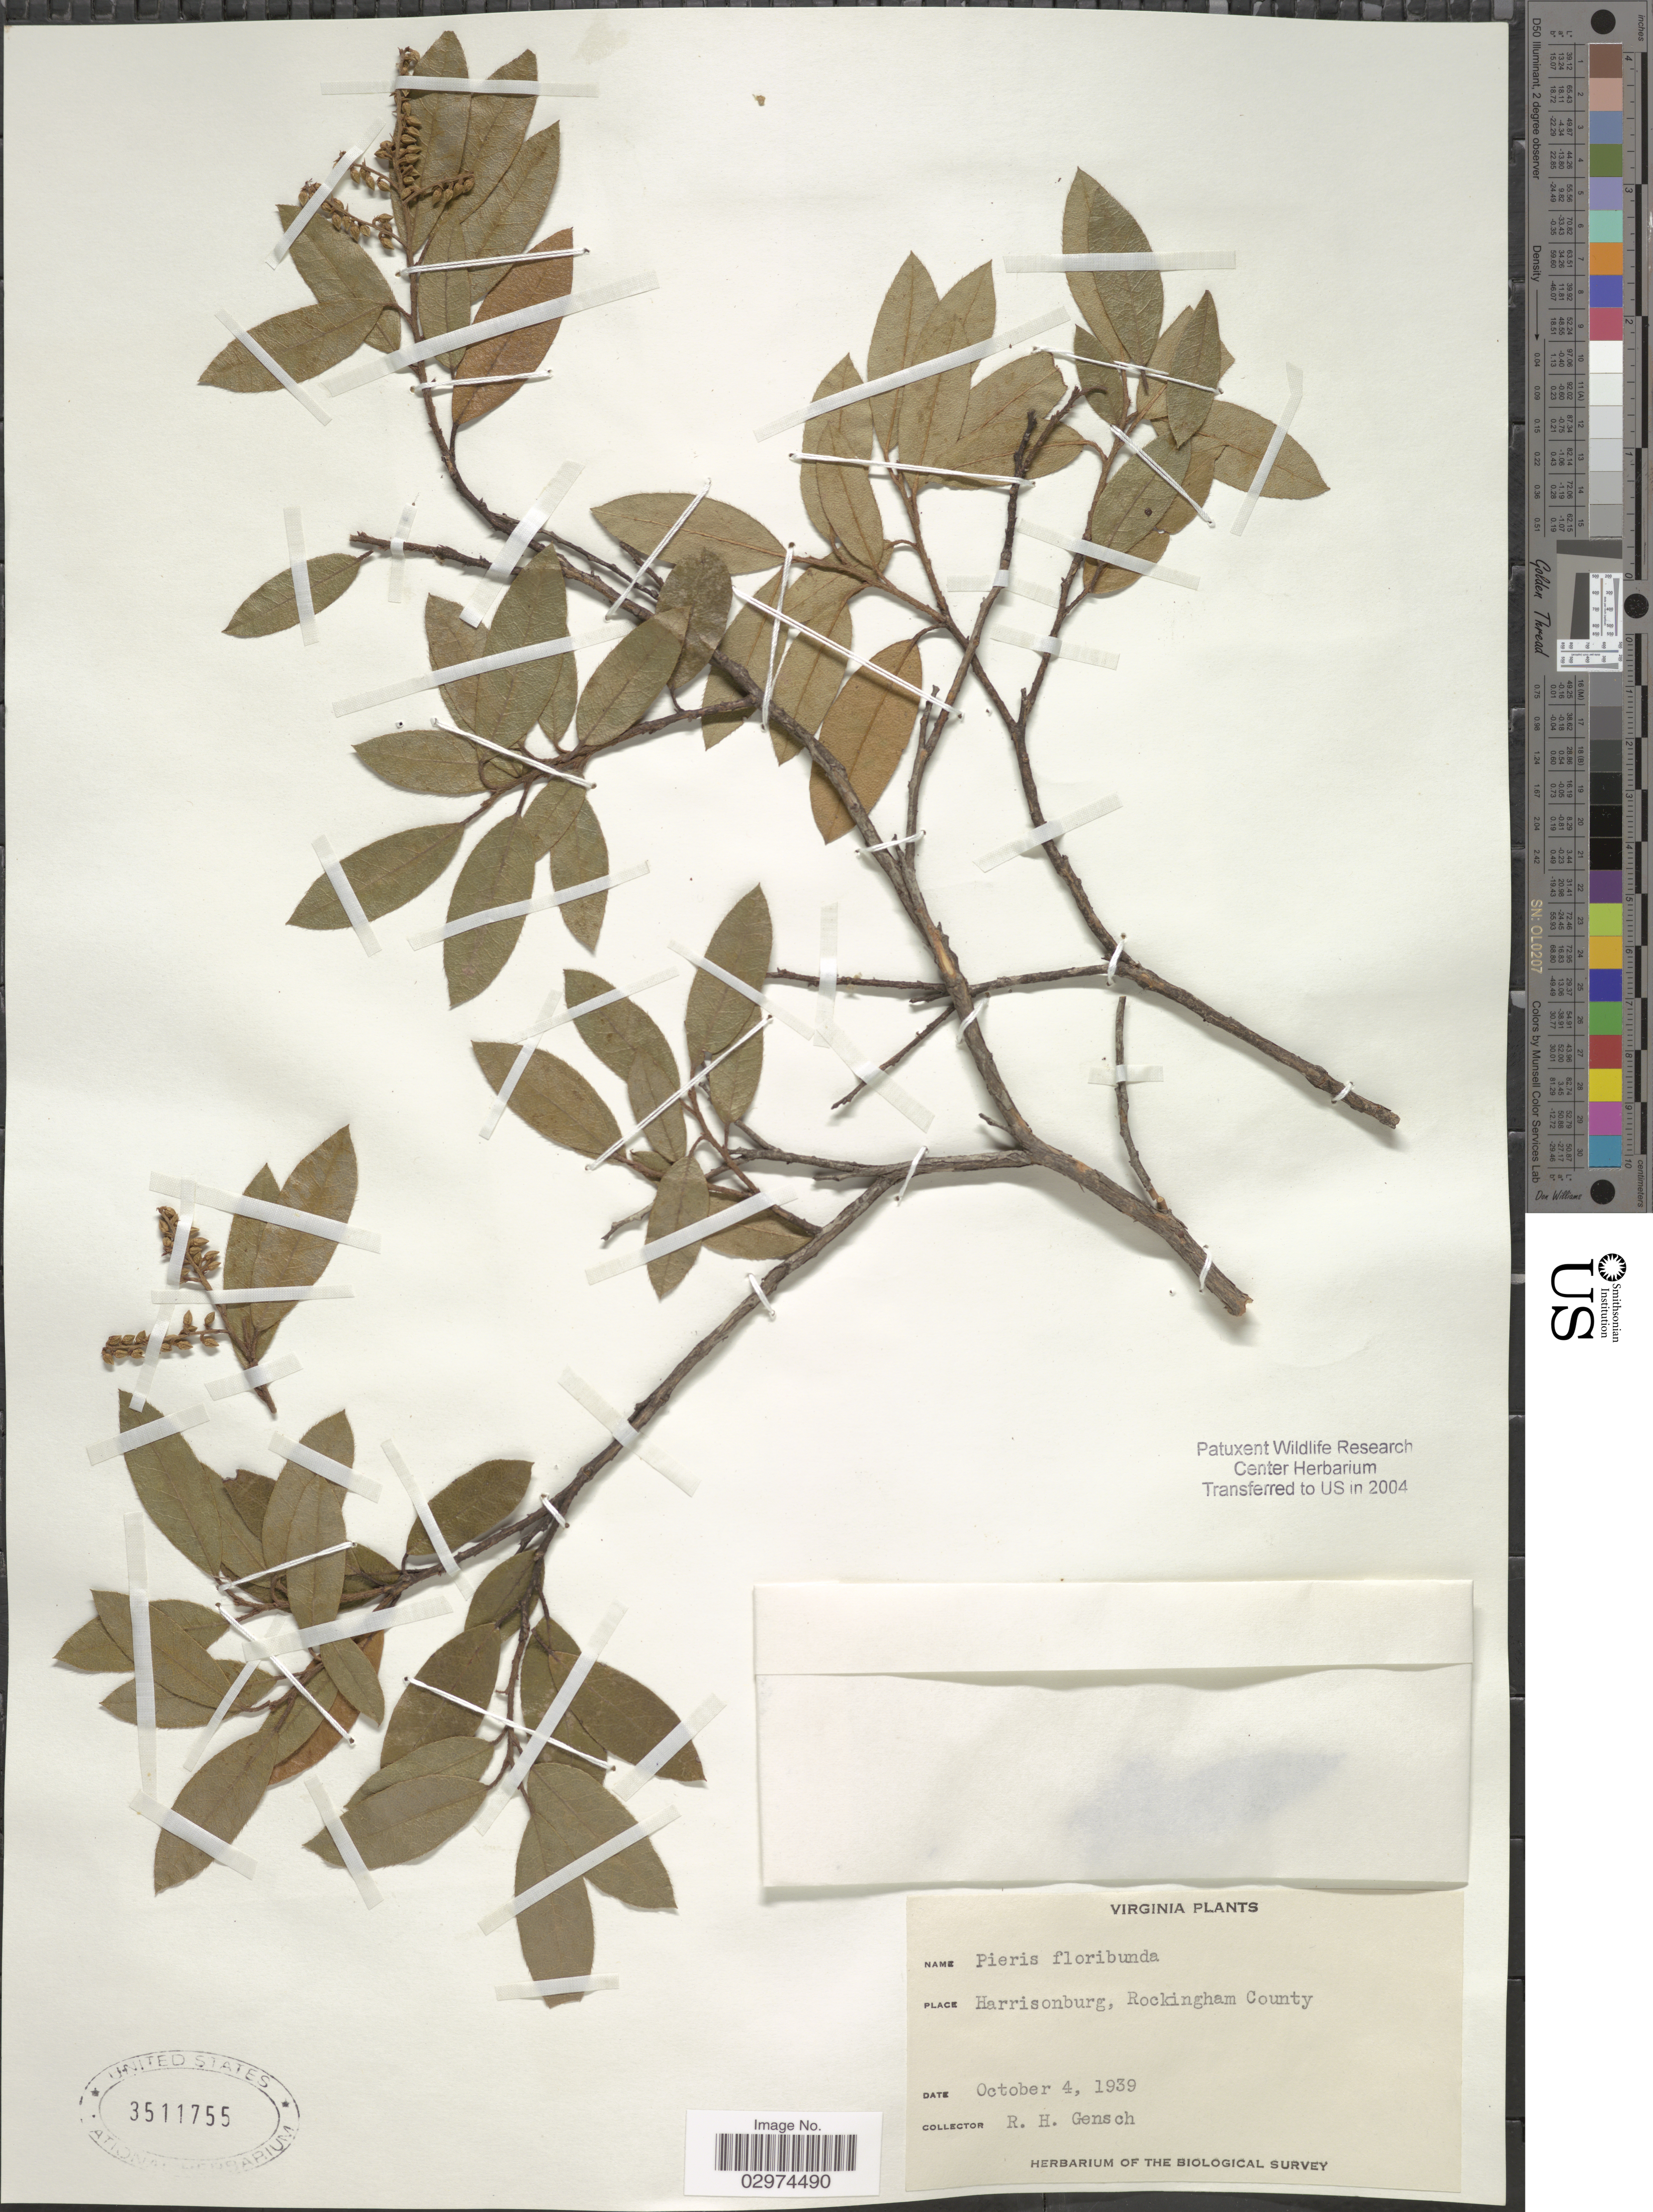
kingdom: Plantae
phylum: Tracheophyta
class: Magnoliopsida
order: Ericales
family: Ericaceae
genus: Pieris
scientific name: Pieris floribunda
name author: (Pursh) Benth. & Hook. f.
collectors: R. Gensch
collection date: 1939-10-04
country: United States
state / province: Virginia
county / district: Rockingham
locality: Harrisonburg, Rockingham County.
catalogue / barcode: US 3511755